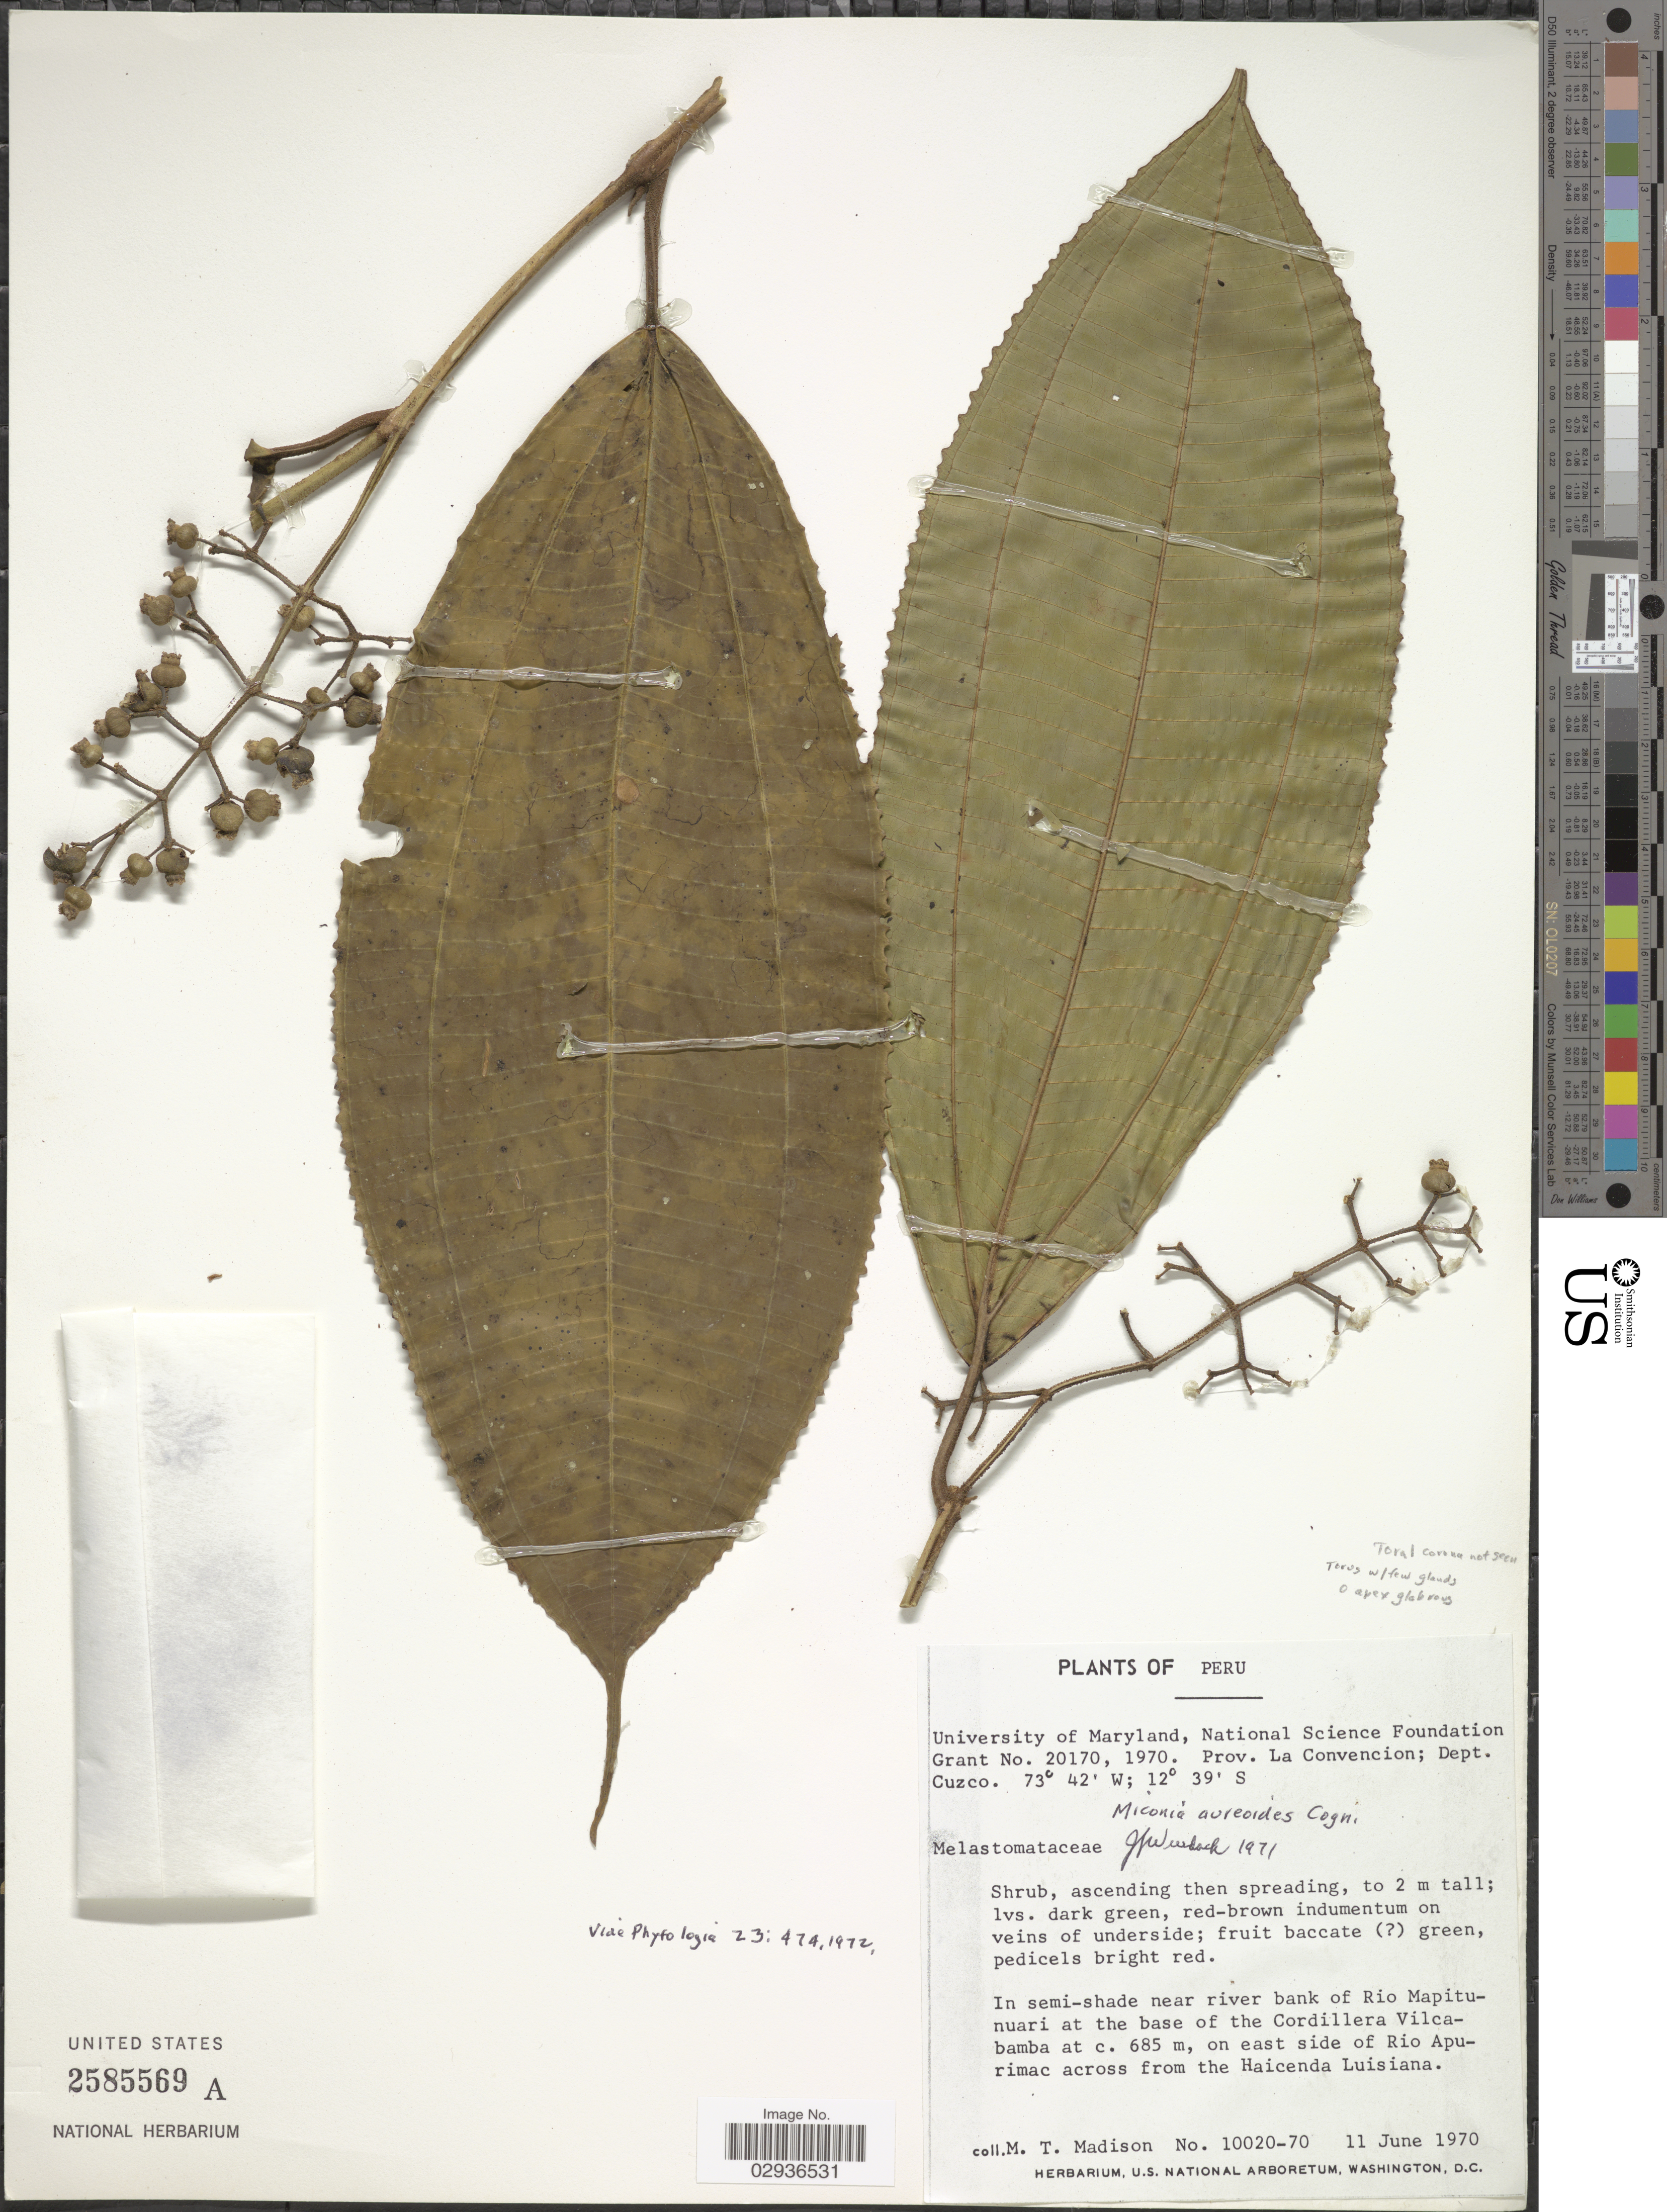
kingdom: Plantae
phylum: Tracheophyta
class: Magnoliopsida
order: Myrtales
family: Melastomataceae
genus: Miconia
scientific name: Miconia aureoides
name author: Cogn.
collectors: M. T. Madison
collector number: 10020-70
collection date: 1970-06-11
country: Peru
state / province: Cusco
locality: Prov. La Convencion; Dept. Cuzco. In semi-shae near river bank of Rio Mapitunuari at the base of the Cordillera Vilcabamba, on east side of Rio Apurimac across the Haicenda Luisiana.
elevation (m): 685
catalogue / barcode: US 2585569A